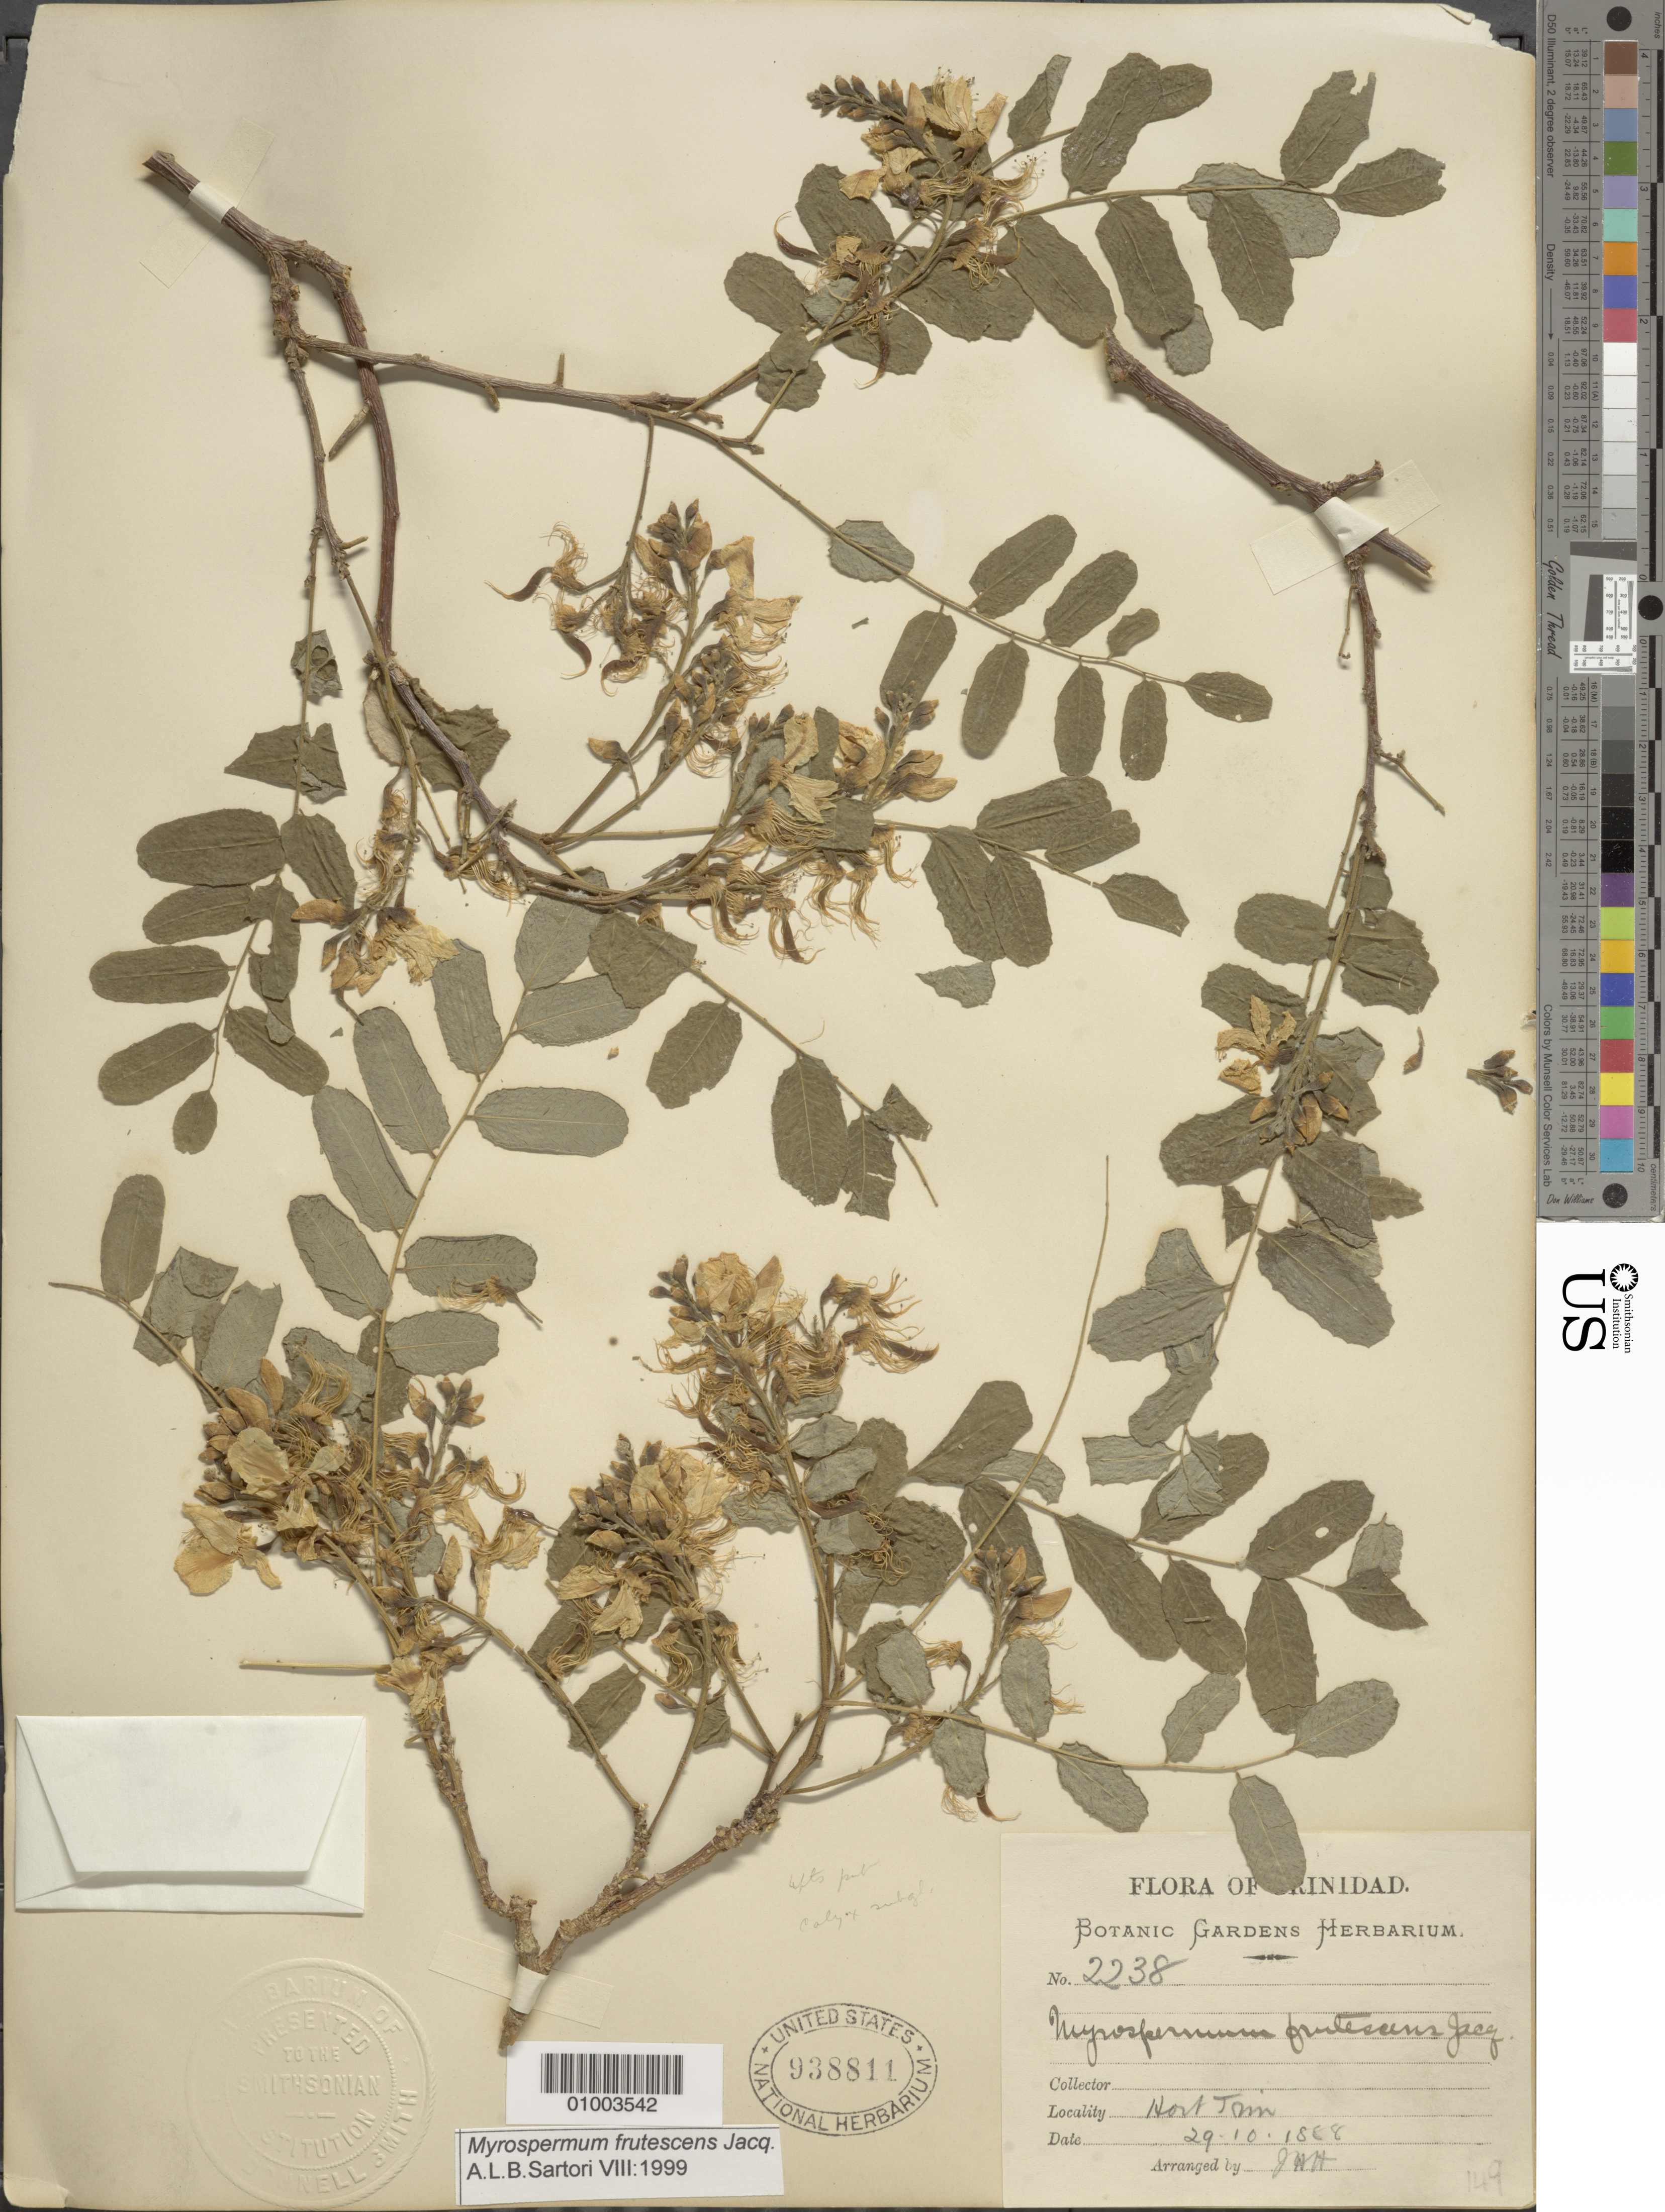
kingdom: Plantae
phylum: Tracheophyta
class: Magnoliopsida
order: Fabales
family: Fabaceae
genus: Myrospermum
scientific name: Myrospermum frutescens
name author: Jacq.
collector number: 2238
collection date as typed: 29 Oct 1888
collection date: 1888-10-29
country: Trinidad and Tobago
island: Trinidad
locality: Hort Trim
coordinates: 0 N, 0 E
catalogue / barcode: US 938811